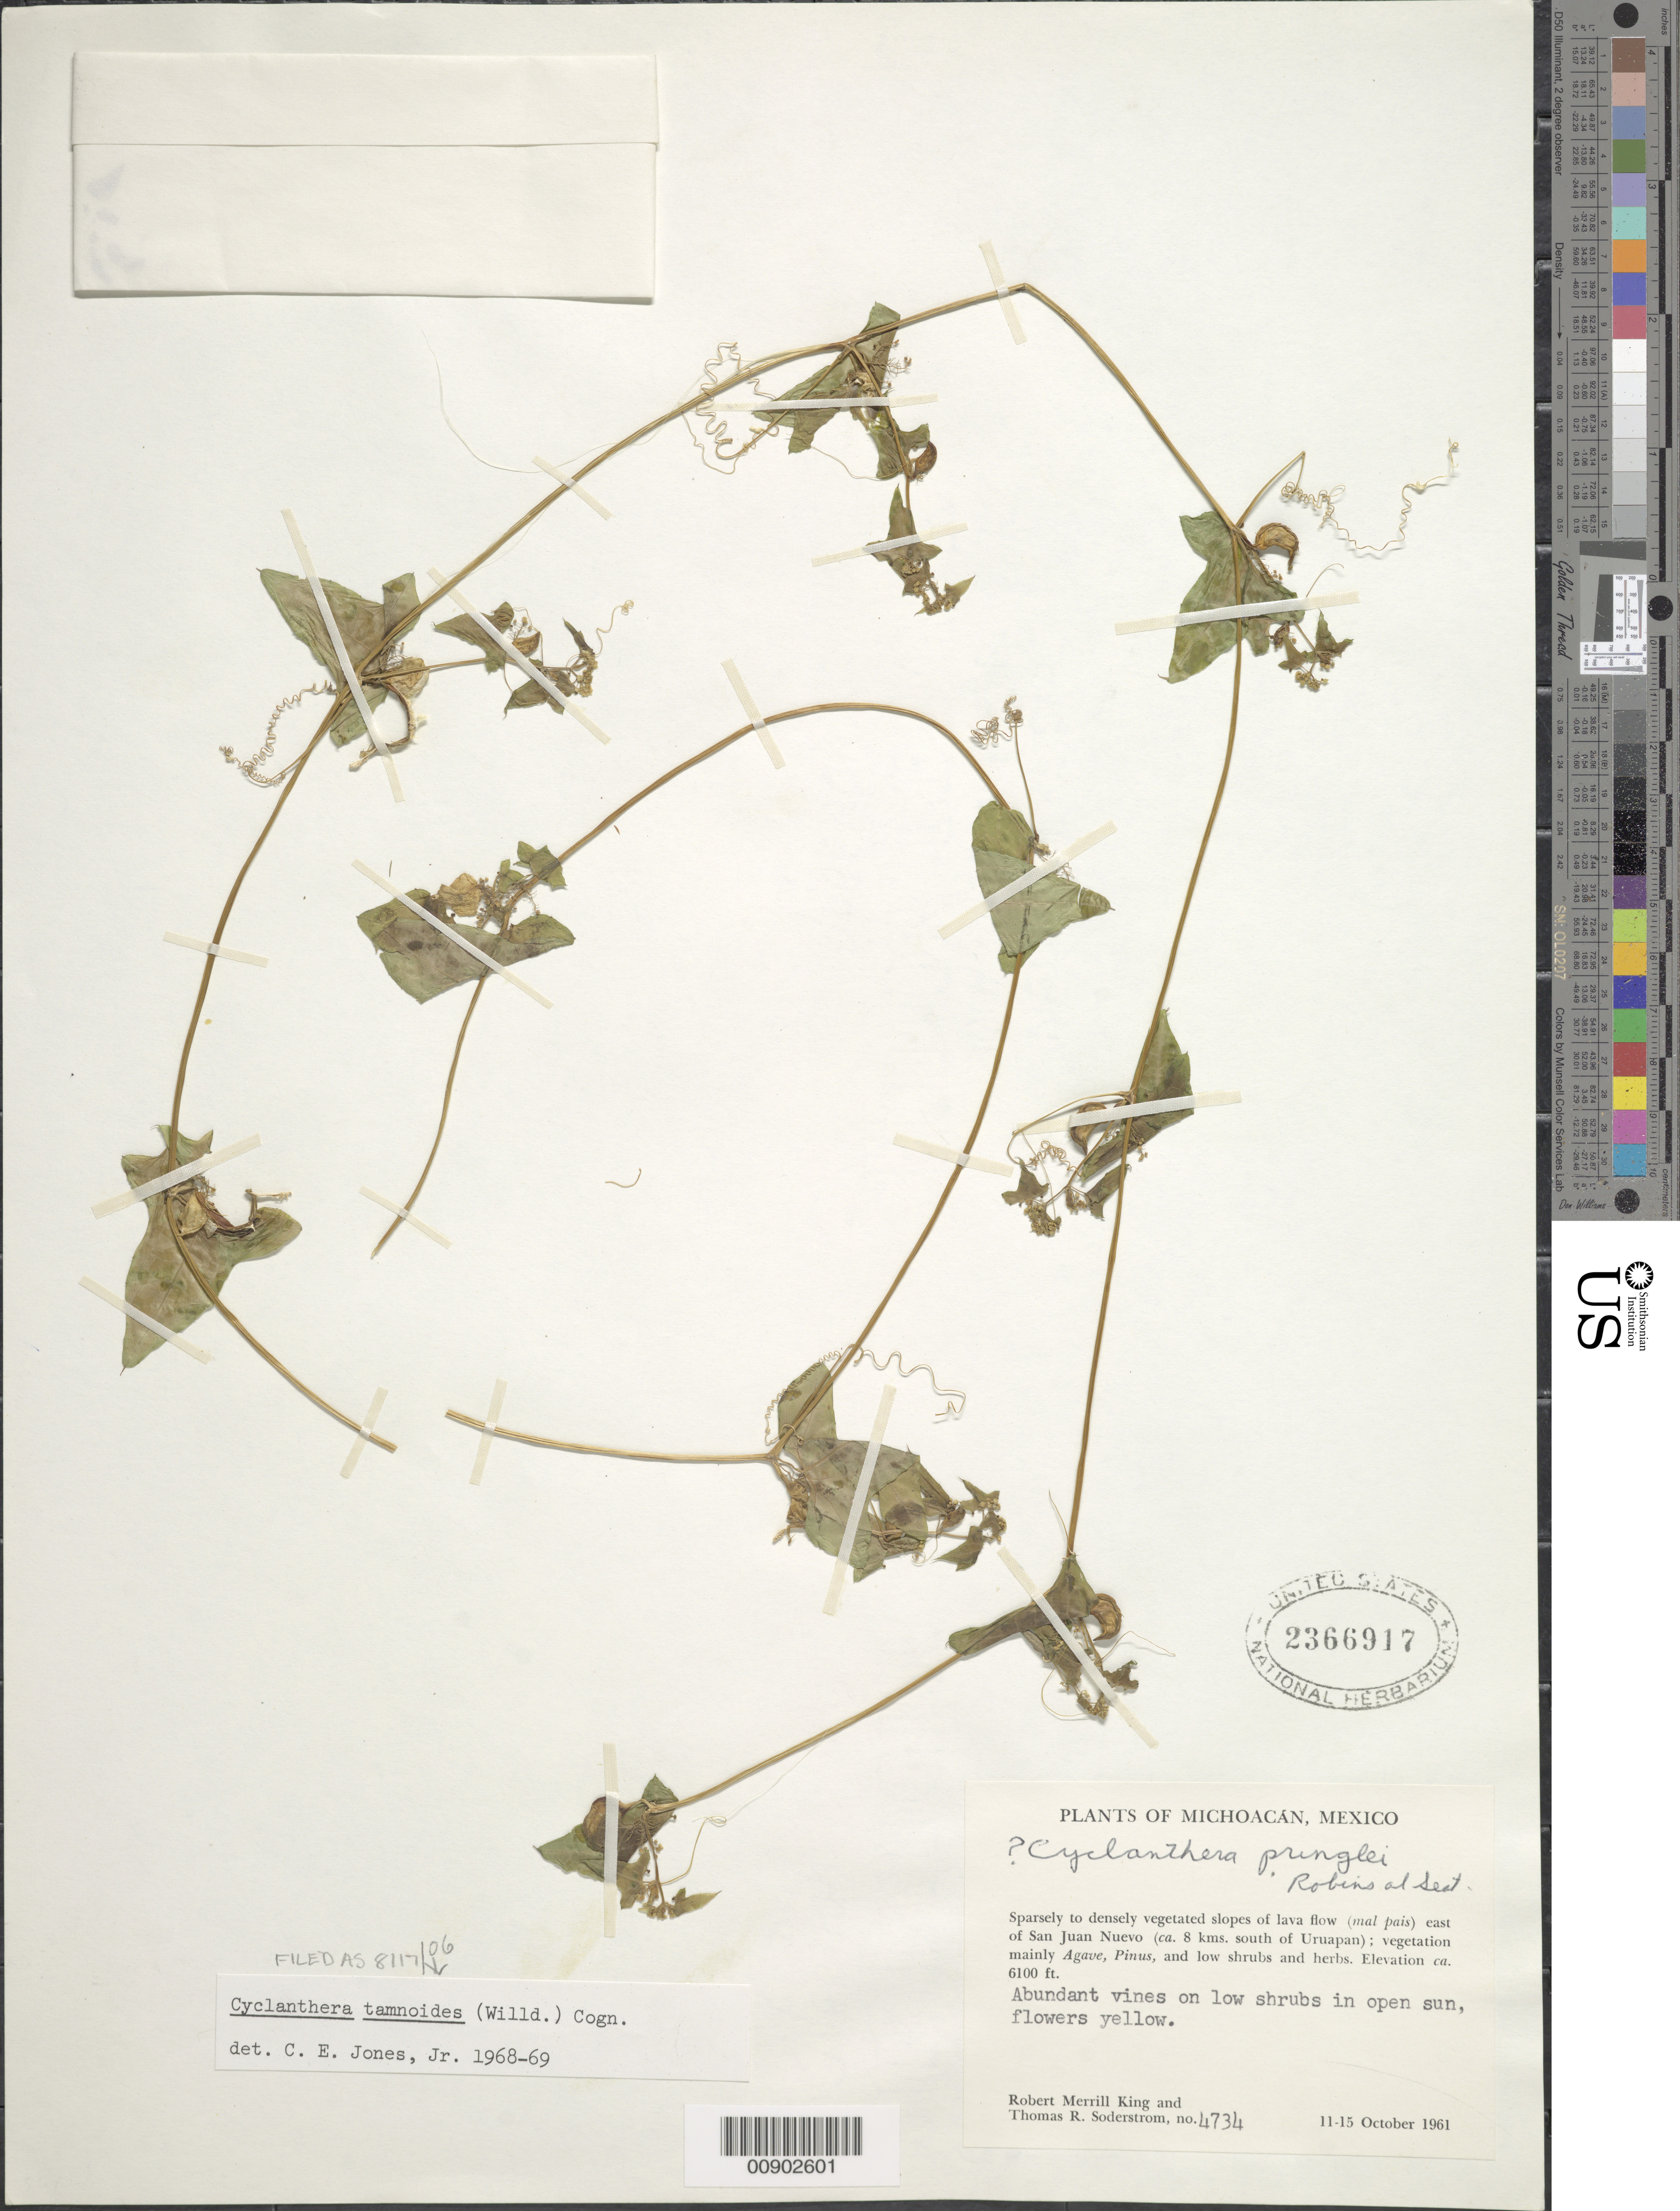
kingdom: Plantae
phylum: Tracheophyta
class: Magnoliopsida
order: Cucurbitales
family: Cucurbitaceae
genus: Cyclanthera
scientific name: Cyclanthera tamnoides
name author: (Willd.) Cogn.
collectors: R. M. King & T. R. Soderstrom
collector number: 4734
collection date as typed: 11 Oct 1961 to 15 Oct 1961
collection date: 1961-10-11/1961-10-15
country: Mexico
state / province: Michoacán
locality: East of San Juan Nuevo (ca. 8 kms. South of Uruapan). Michoacán.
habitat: Sparsely to densely vegetated slopes of lava flow (mal pais); on low shrubs in open sun.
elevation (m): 1859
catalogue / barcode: US 2366917